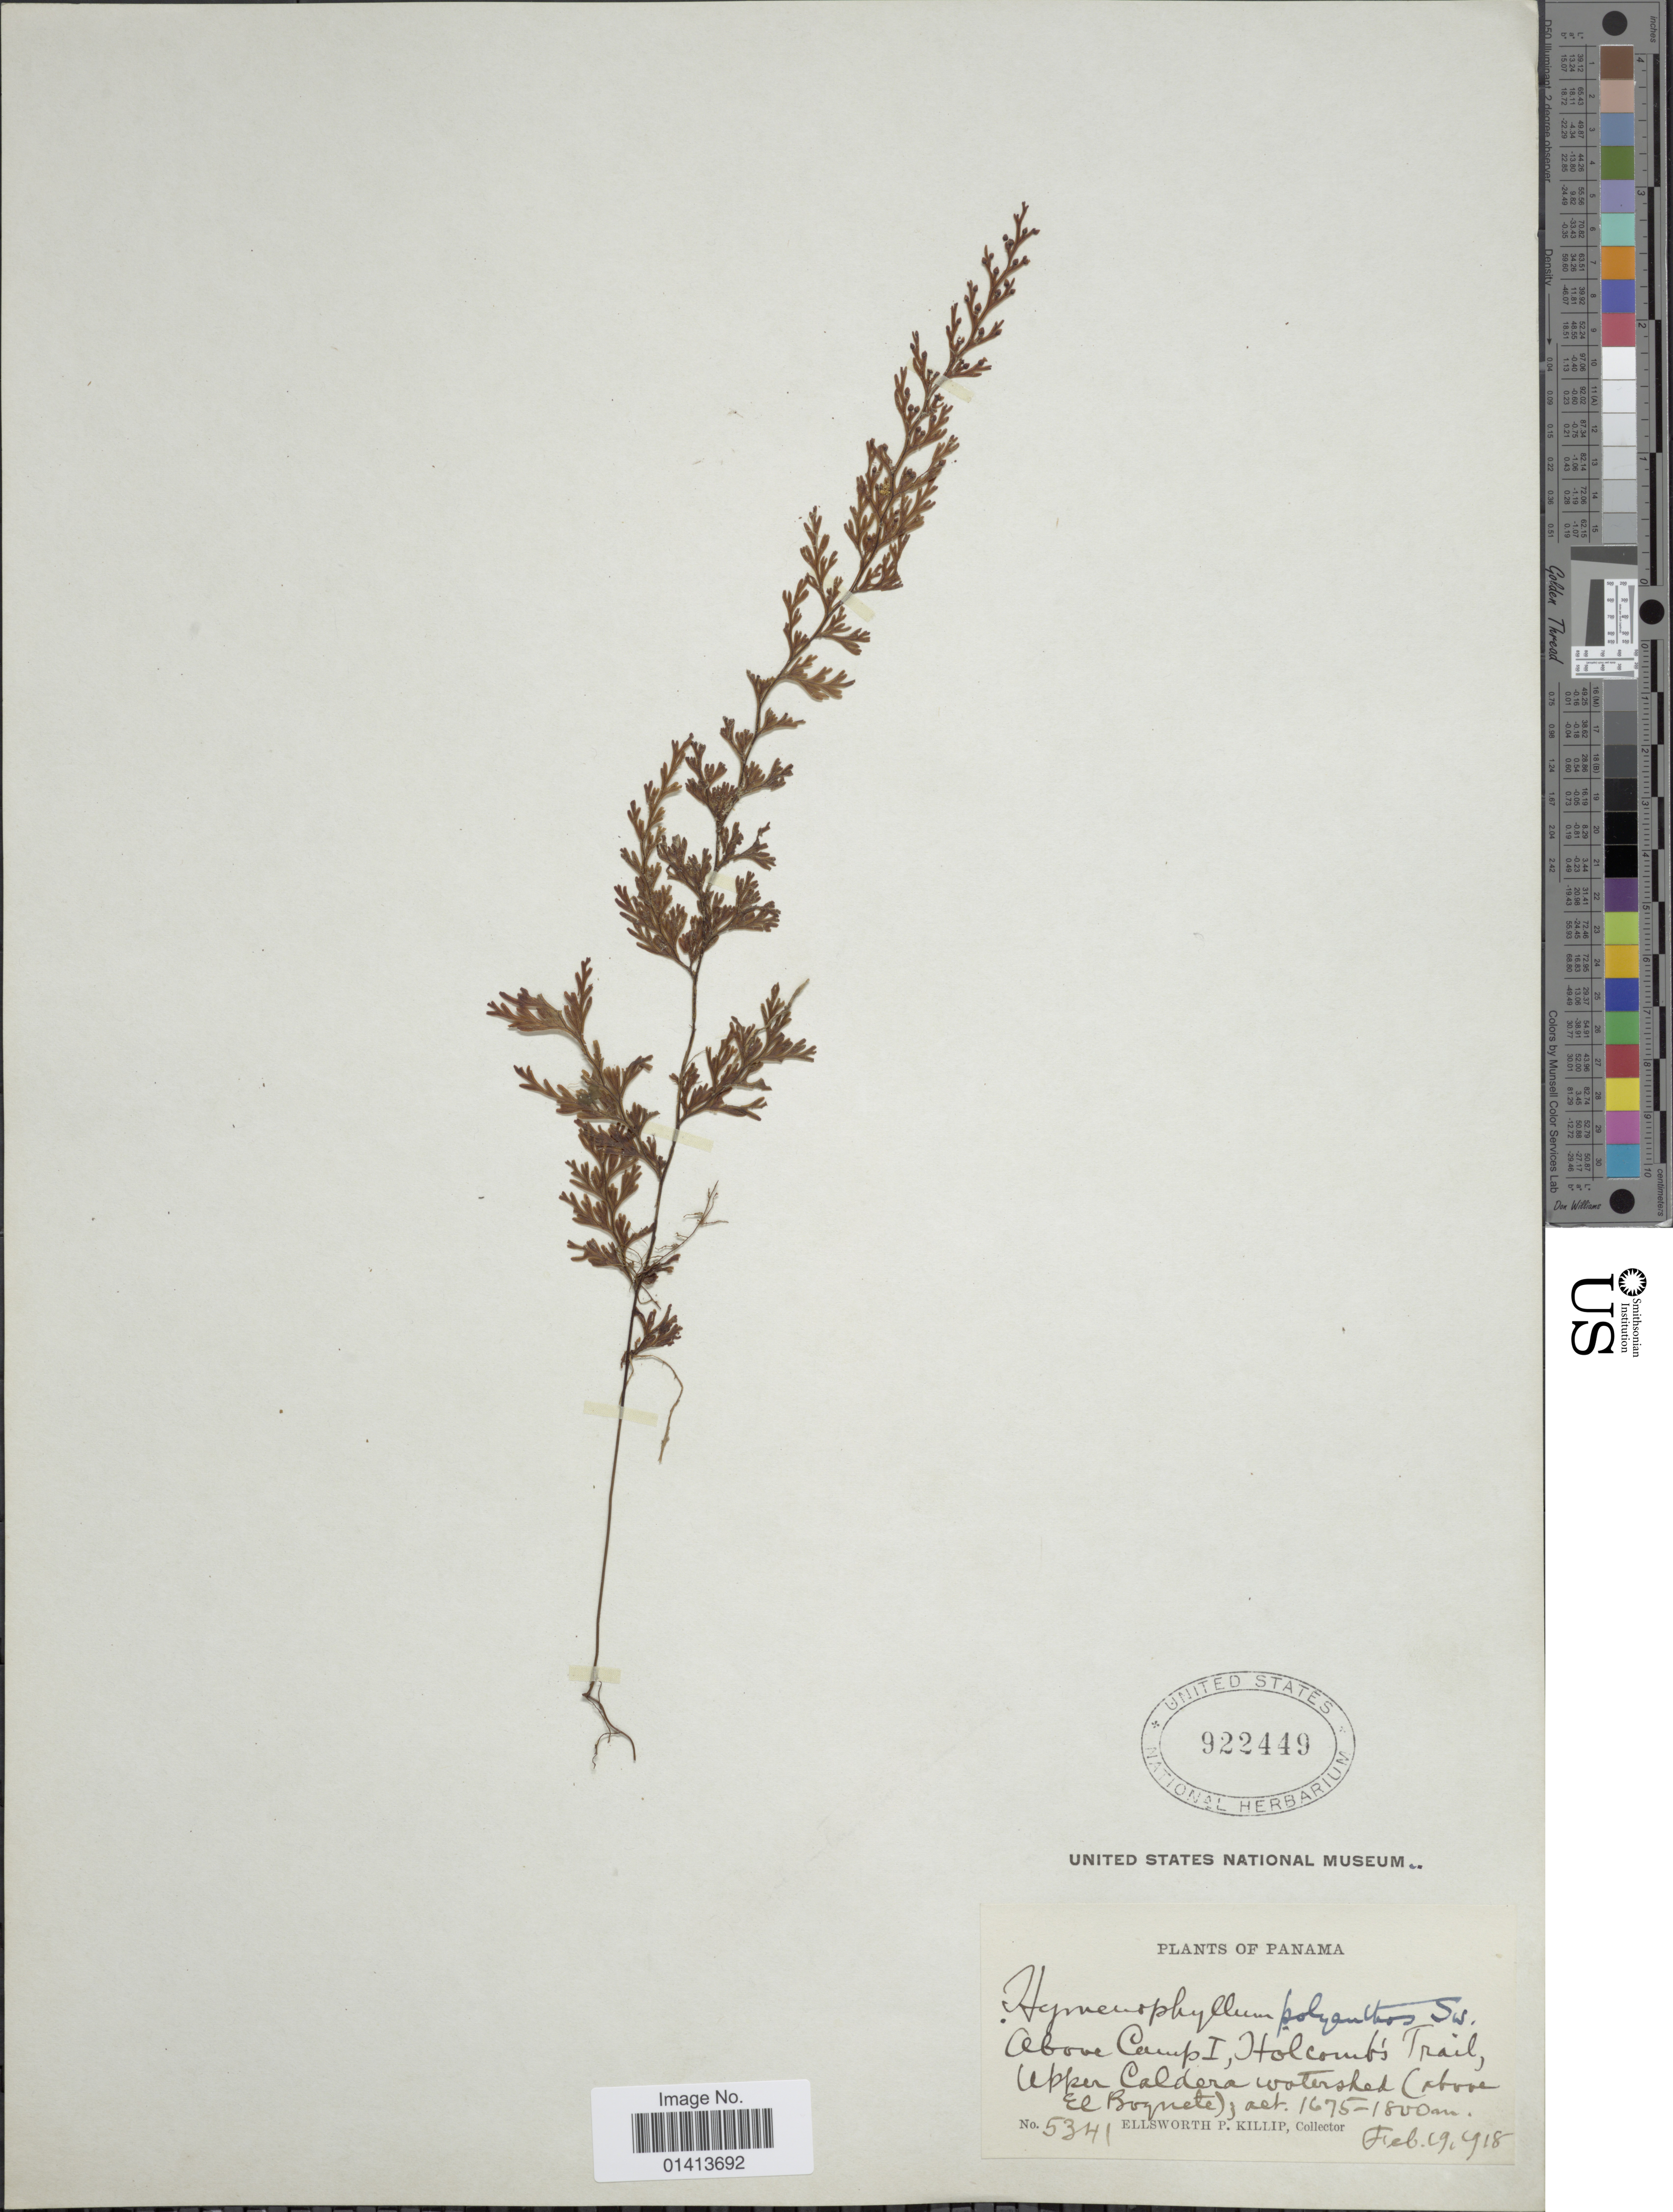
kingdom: Plantae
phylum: Tracheophyta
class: Polypodiopsida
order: Hymenophyllales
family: Hymenophyllaceae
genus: Hymenophyllum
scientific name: Hymenophyllum costaricanum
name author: Bosch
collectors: E. P. Killip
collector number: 5341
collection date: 1918-02-19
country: Panama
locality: Above Camp I, Holcomb's Trail, Upper Caldera watershed (above El Boquete)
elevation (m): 1675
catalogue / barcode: US 922449